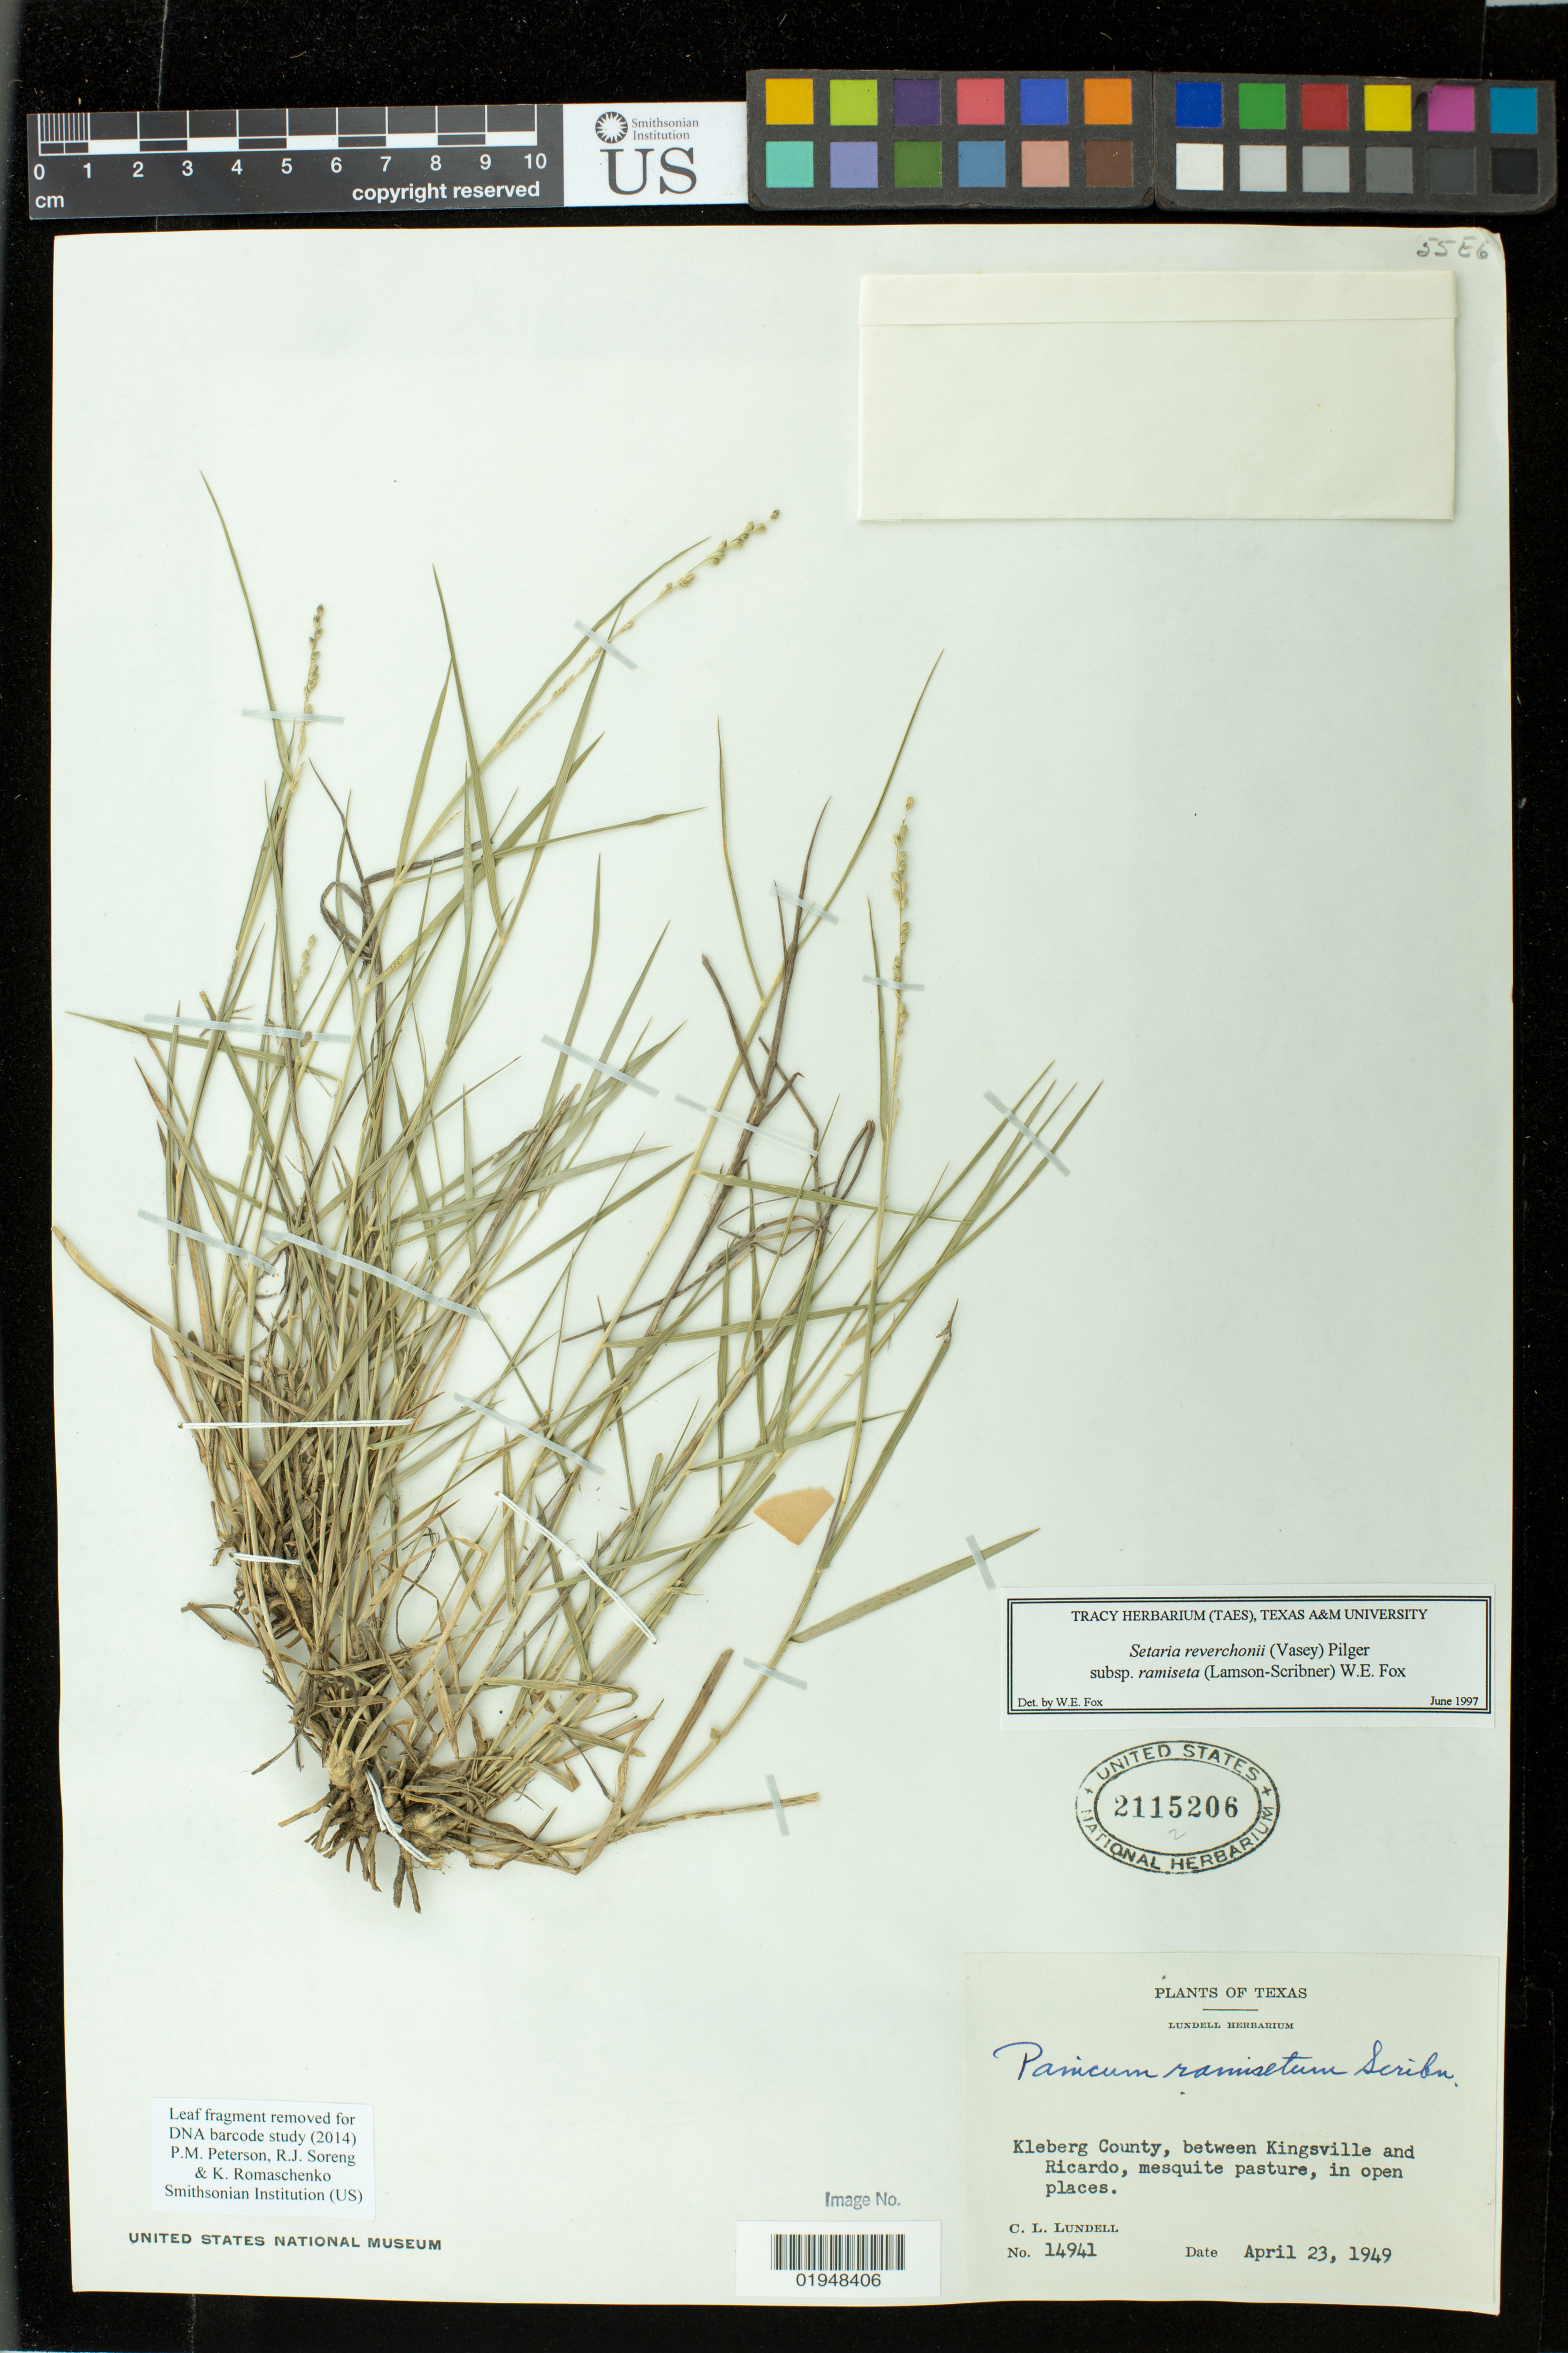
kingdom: Plantae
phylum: Tracheophyta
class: Liliopsida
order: Poales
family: Poaceae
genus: Setaria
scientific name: Setaria reverchonii subsp. ramiseta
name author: (Scribn.) W.E. Fox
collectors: C. L. Lundell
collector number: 14941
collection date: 1949-04-23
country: United States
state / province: Texas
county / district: Kleberg County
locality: between Kingsville and Ricardo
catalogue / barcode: US 2115206